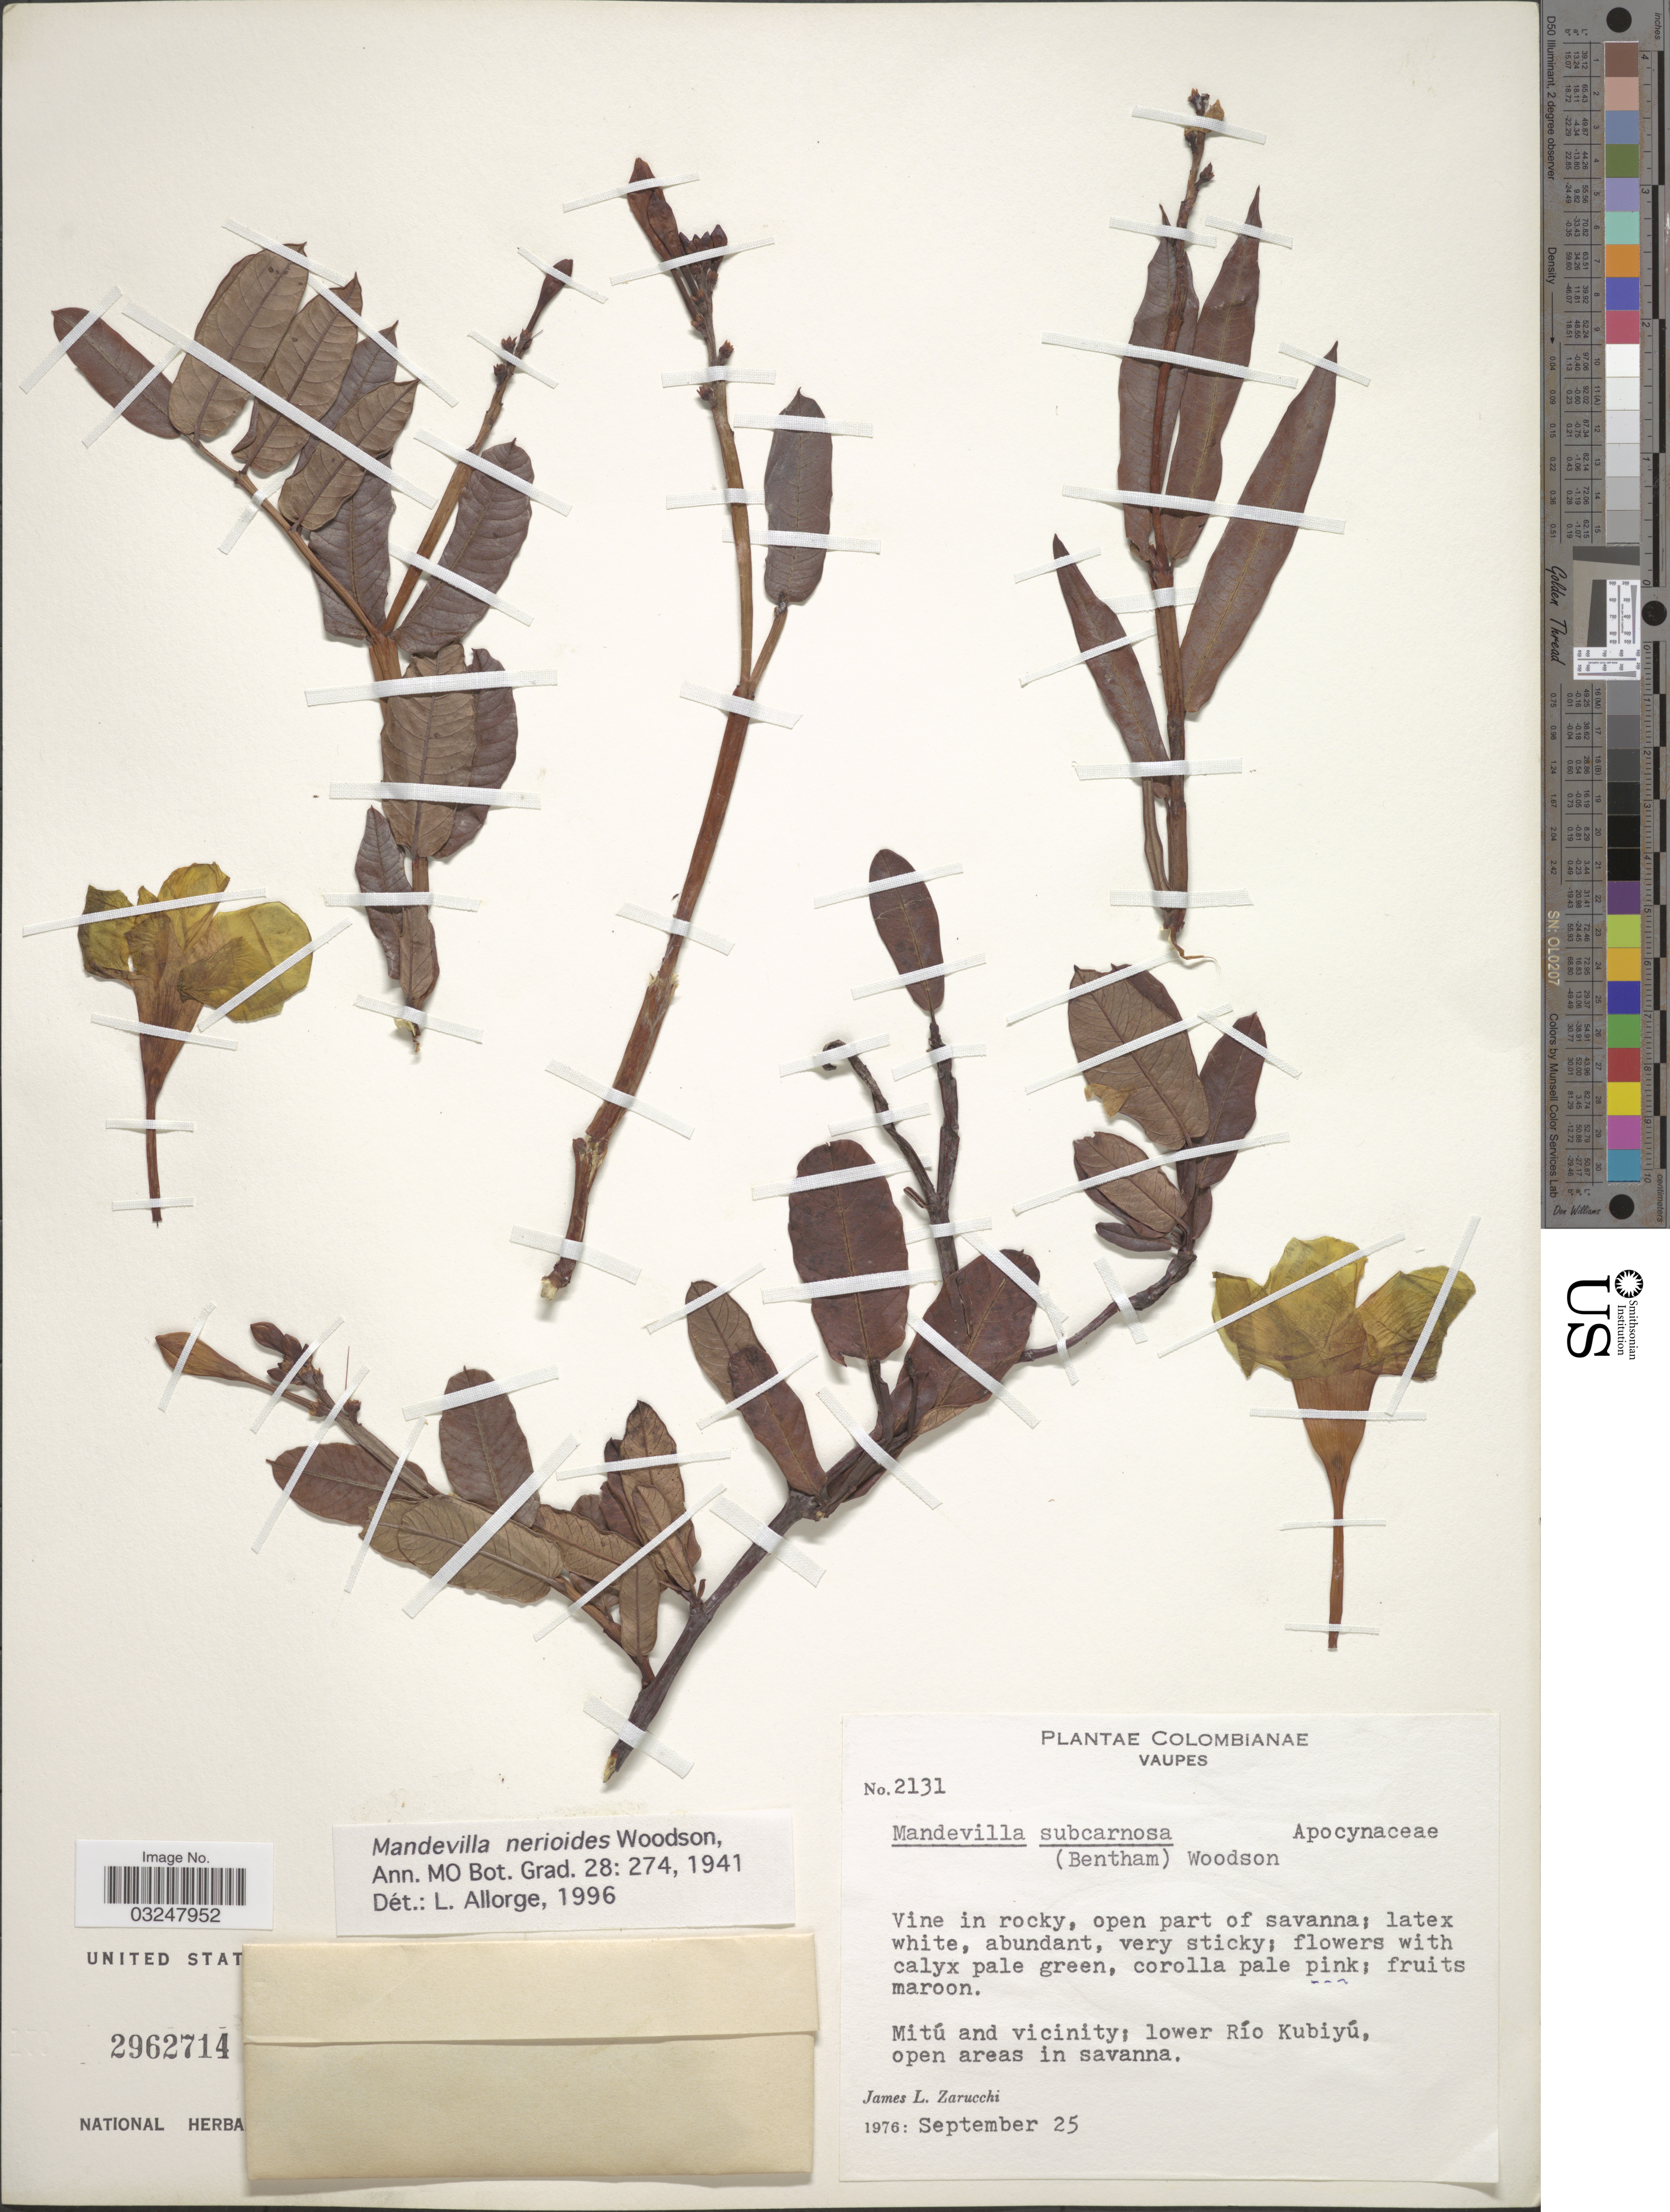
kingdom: Plantae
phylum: Tracheophyta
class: Magnoliopsida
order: Gentianales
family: Apocynaceae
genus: Mandevilla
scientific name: Mandevilla nerioides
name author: Woodson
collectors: J. L. Zarucchi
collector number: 2131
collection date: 1976-09-25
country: Colombia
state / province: Vaupés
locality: Mitú and vicinity; lower Río Kubiyú, open areas in savanna.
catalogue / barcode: US 2962714